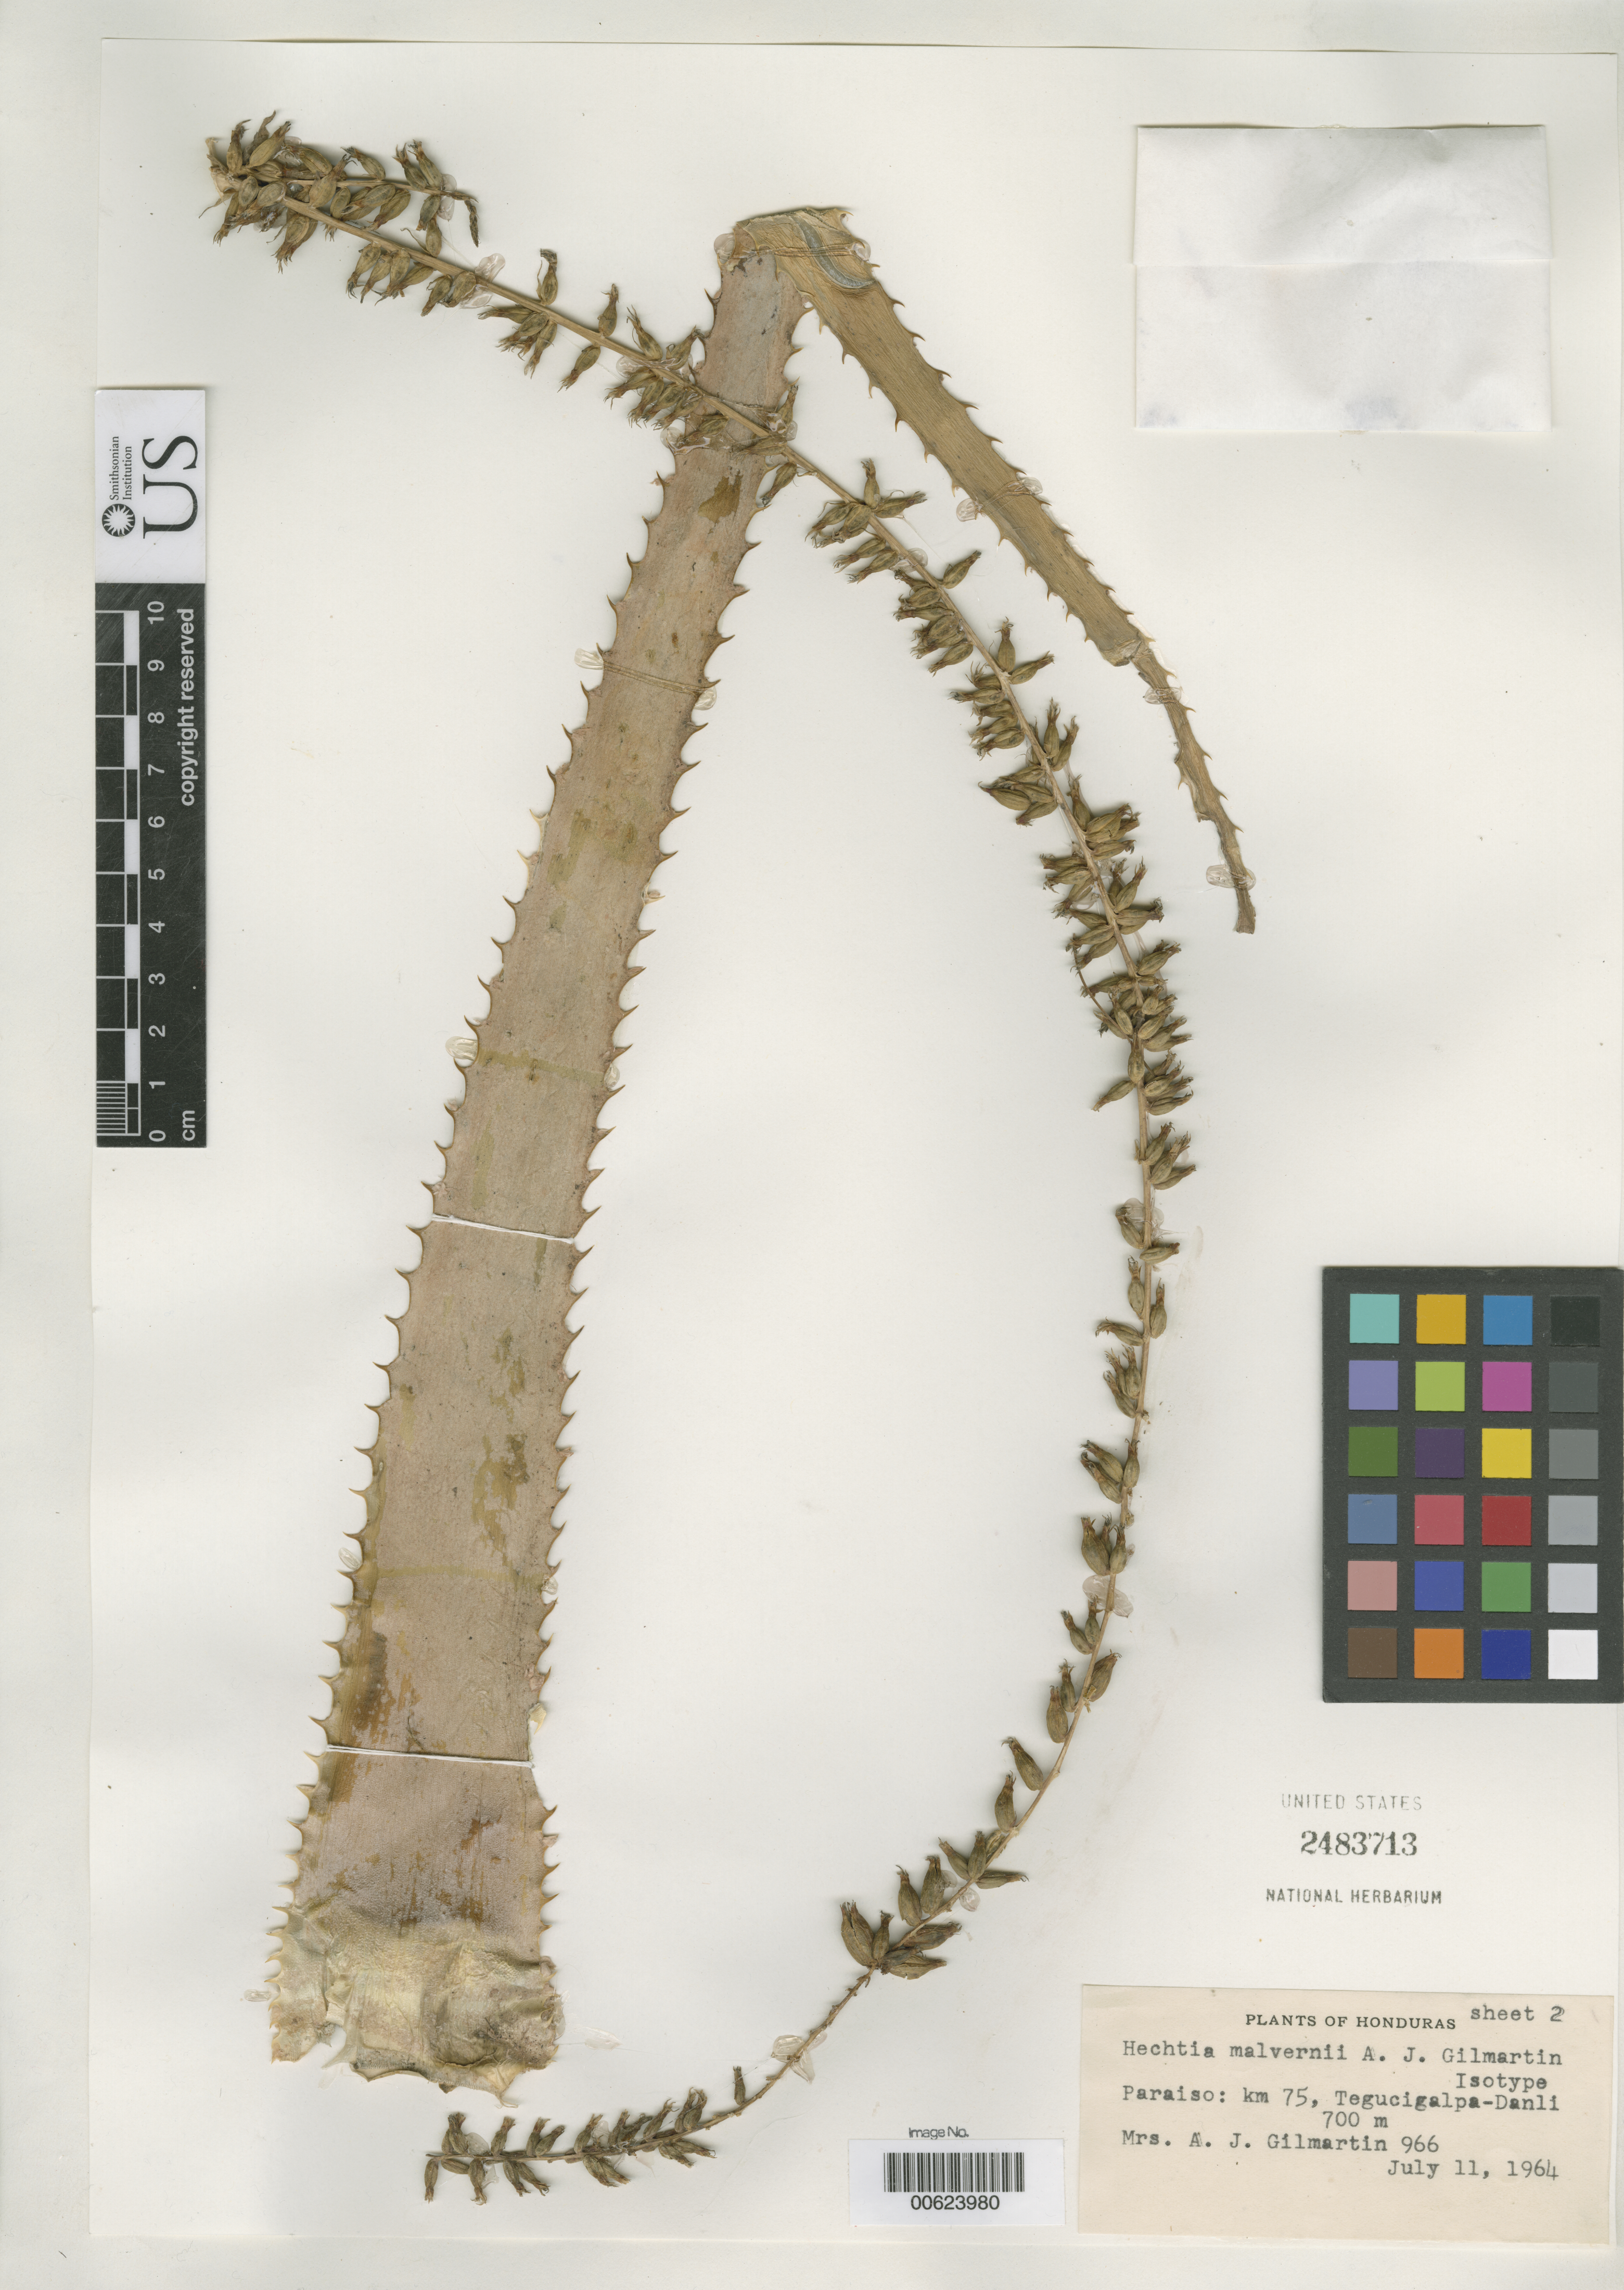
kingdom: Plantae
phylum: Tracheophyta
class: Liliopsida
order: Poales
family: Bromeliaceae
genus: Hechtia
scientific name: Hechtia malvernii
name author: Gilmartin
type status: Isotype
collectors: A. J. Gilmartin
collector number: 966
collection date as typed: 11 Jul 1964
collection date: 1964-07-11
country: Honduras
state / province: El Paraíso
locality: Km 75, Tegucigalpa - Danli.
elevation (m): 700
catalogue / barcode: US 2483713